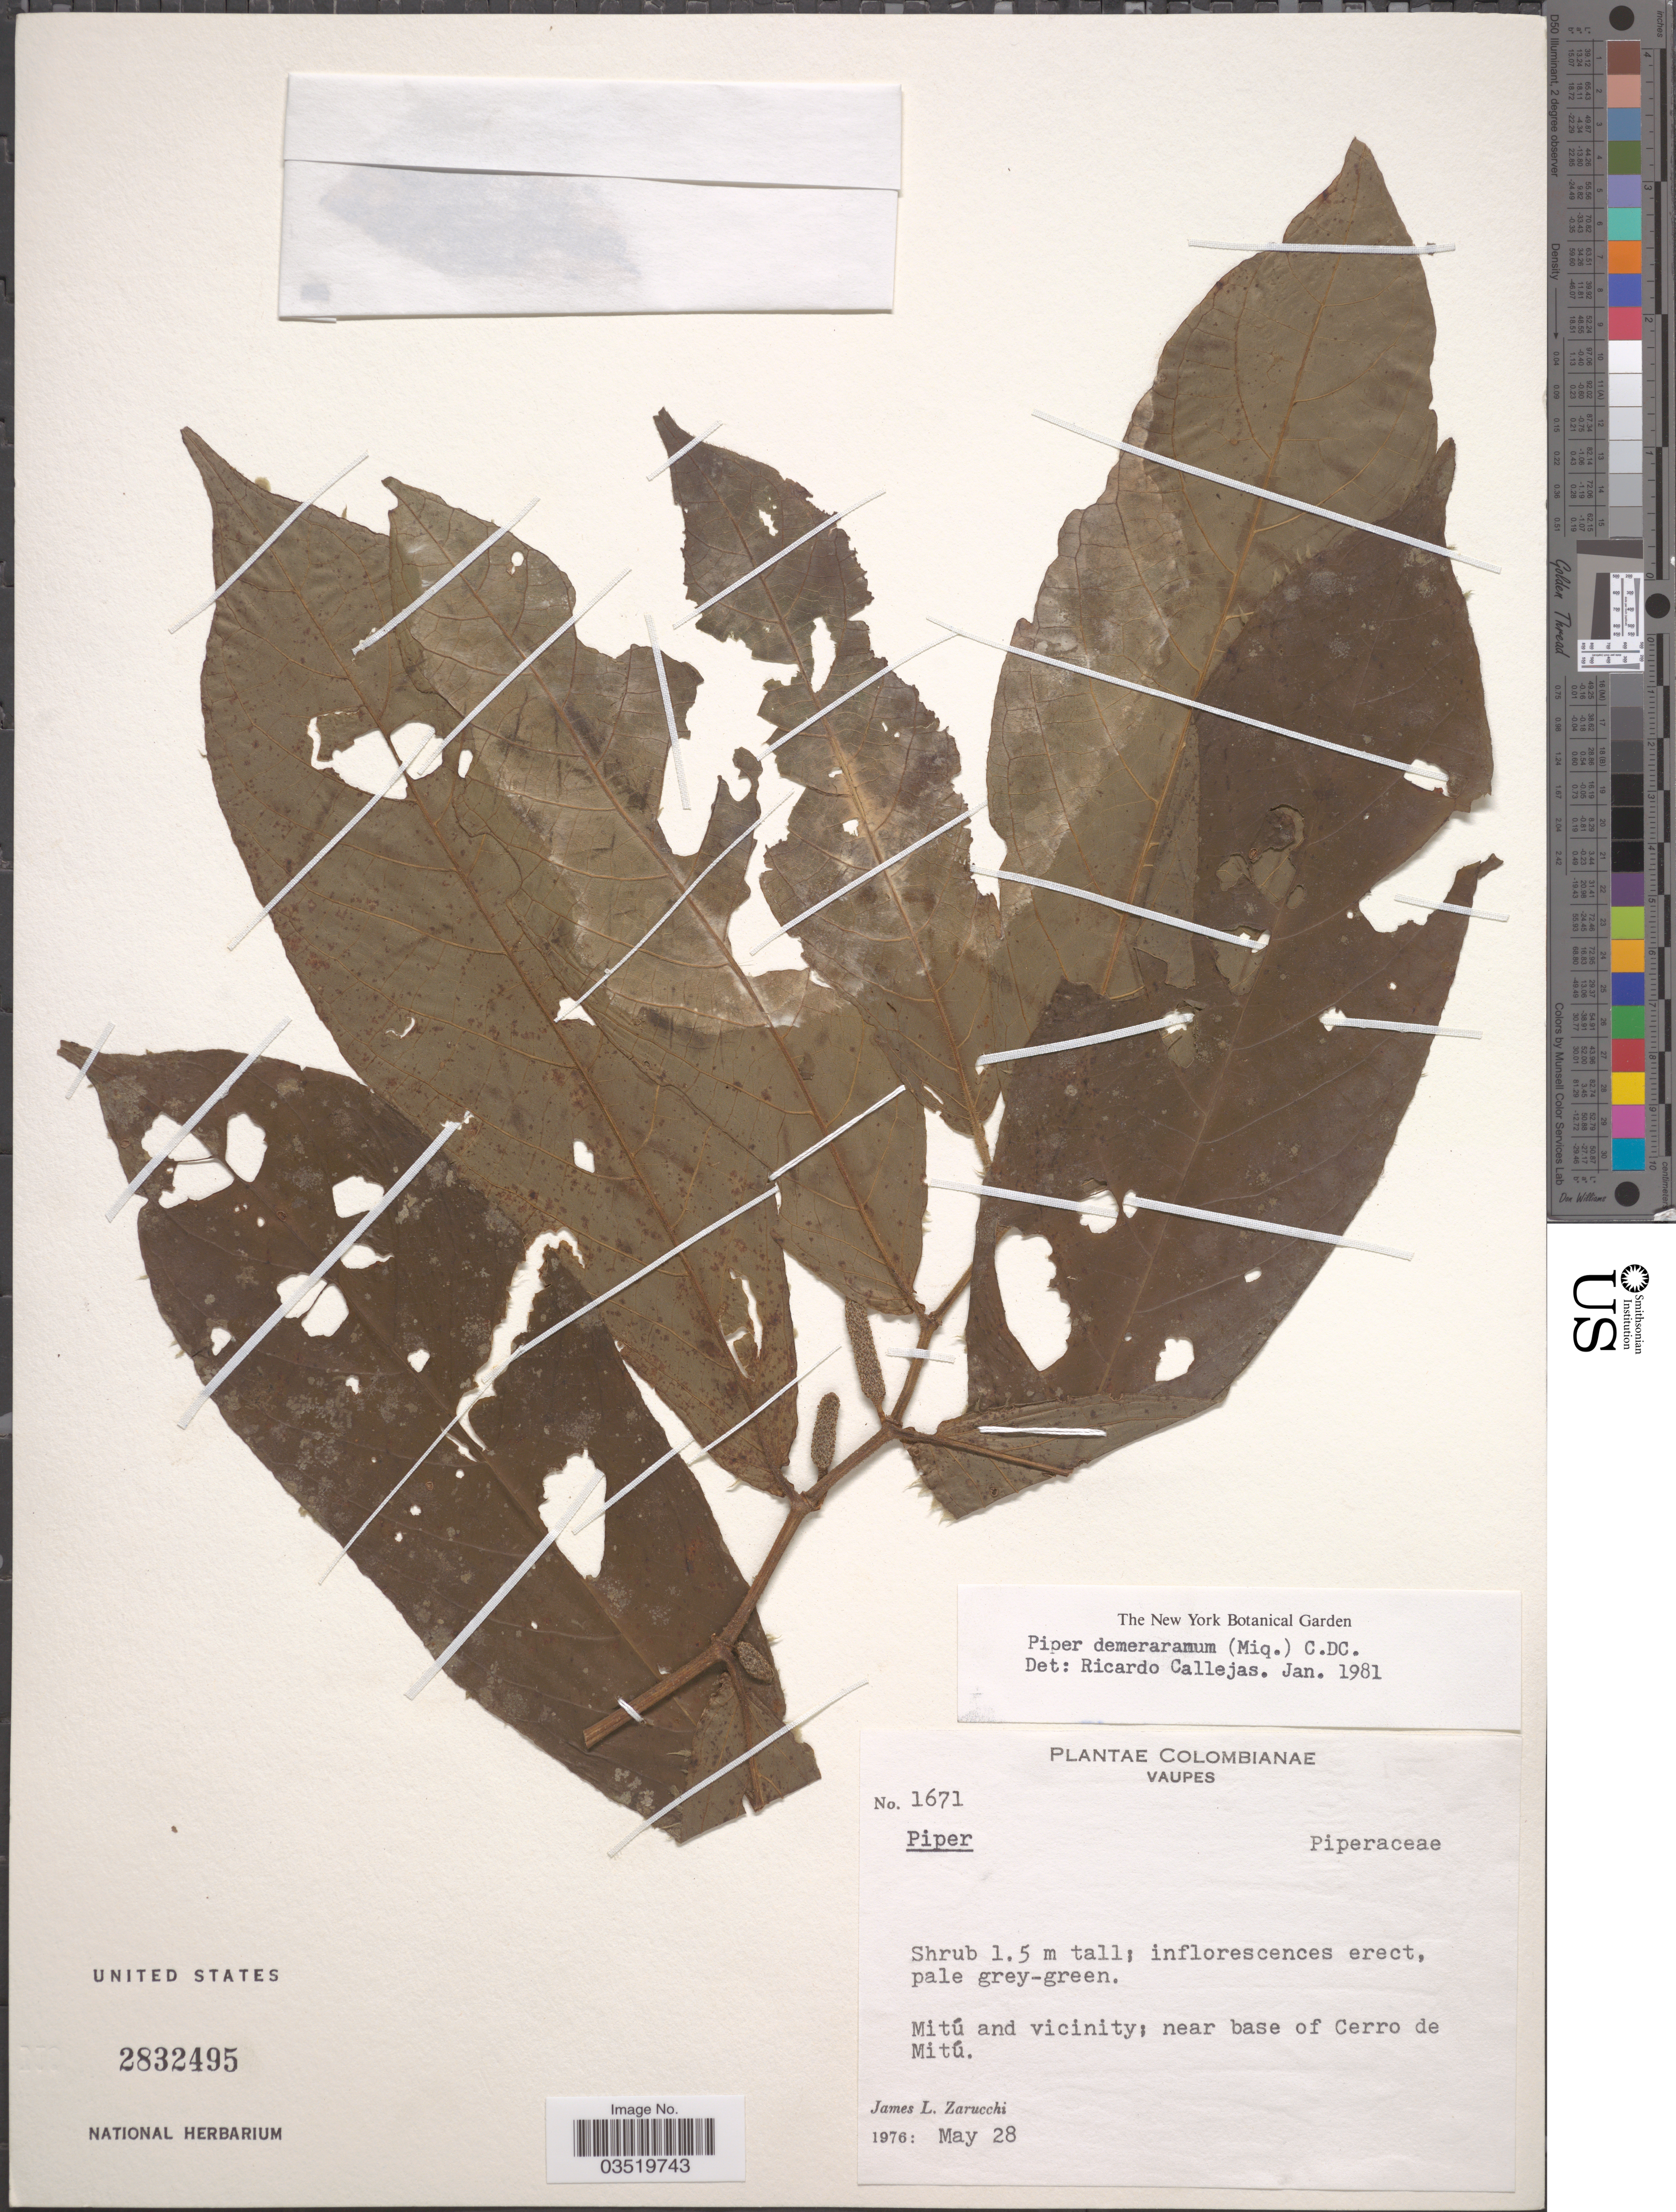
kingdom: Plantae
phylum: Tracheophyta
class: Magnoliopsida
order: Piperales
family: Piperaceae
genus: Piper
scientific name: Piper demeraranum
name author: (Miq.) C. DC.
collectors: J. L. Zarucchi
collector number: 1671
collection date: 1976-05-28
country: Colombia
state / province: Vaupés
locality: Mitú and vicinity; near base of Cerro de Mitú.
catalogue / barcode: US 2832495